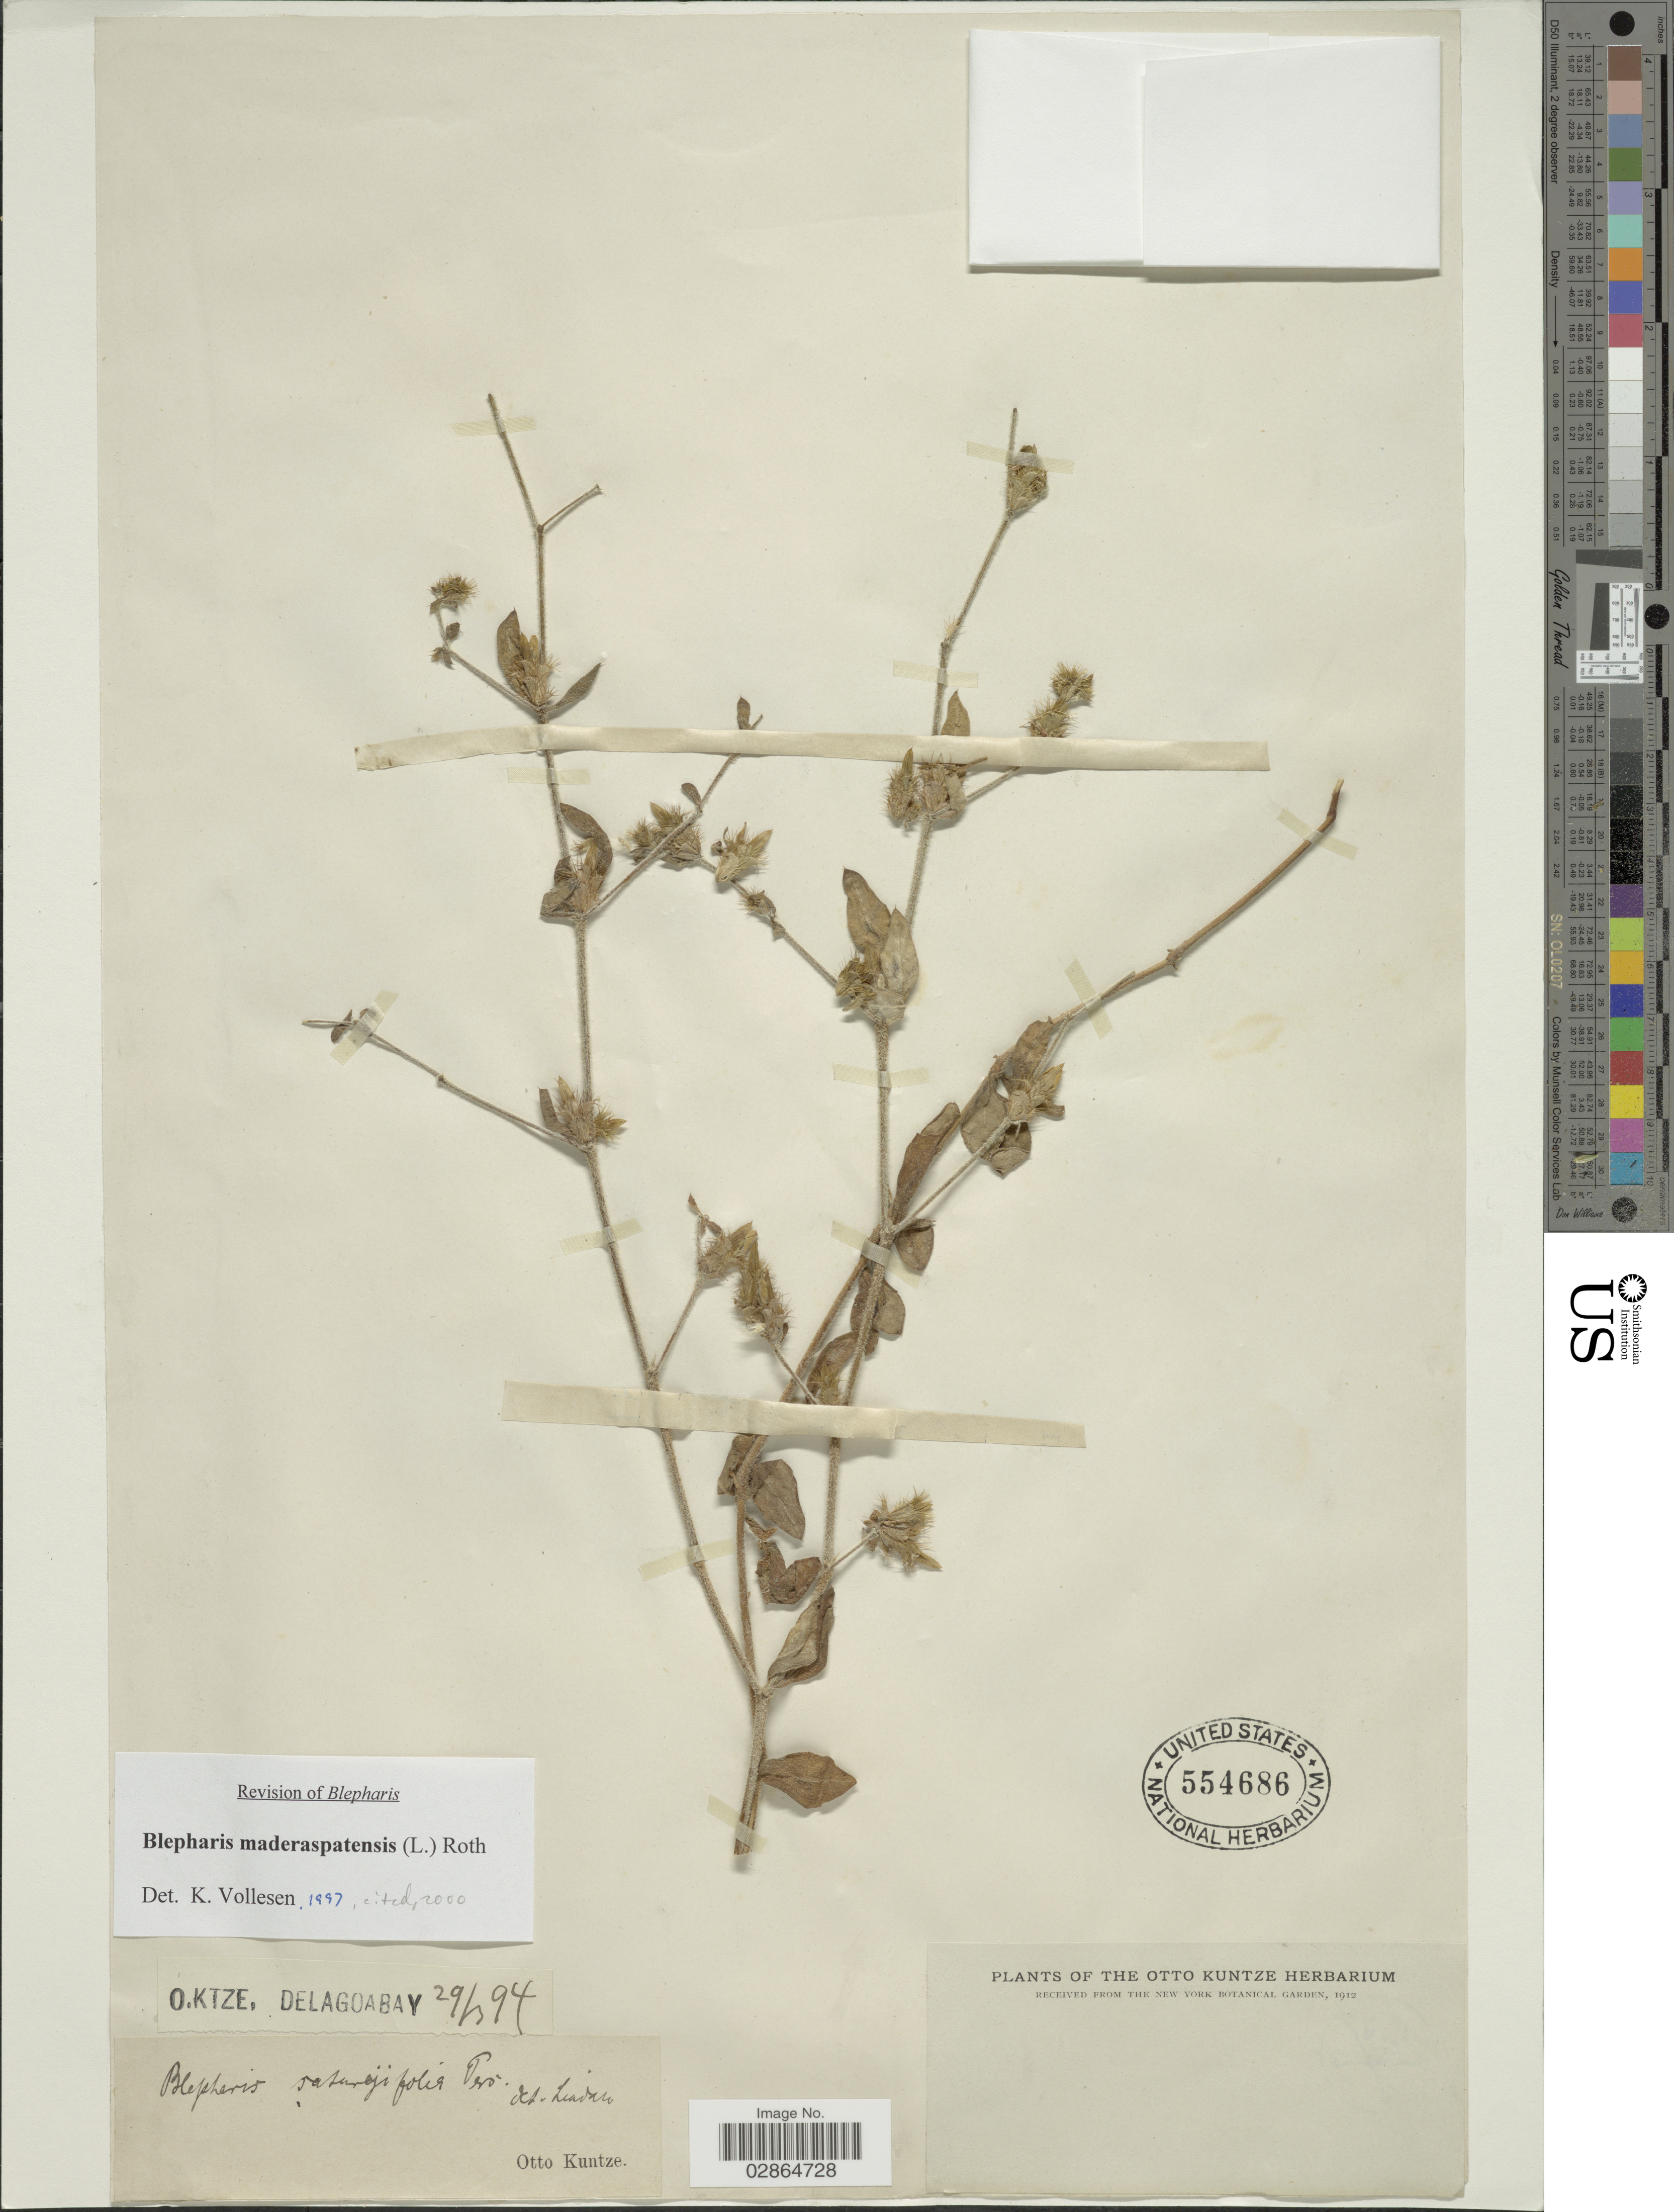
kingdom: Plantae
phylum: Tracheophyta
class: Magnoliopsida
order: Lamiales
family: Acanthaceae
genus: Blepharis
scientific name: Blepharis maderaspatensis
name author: (L.) B. Heyne ex Roth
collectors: C.E.O. Kuntze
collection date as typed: Transcribed d/m/y: 29/3/94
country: Mozambique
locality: Delagoa bay.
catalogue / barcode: US 554686